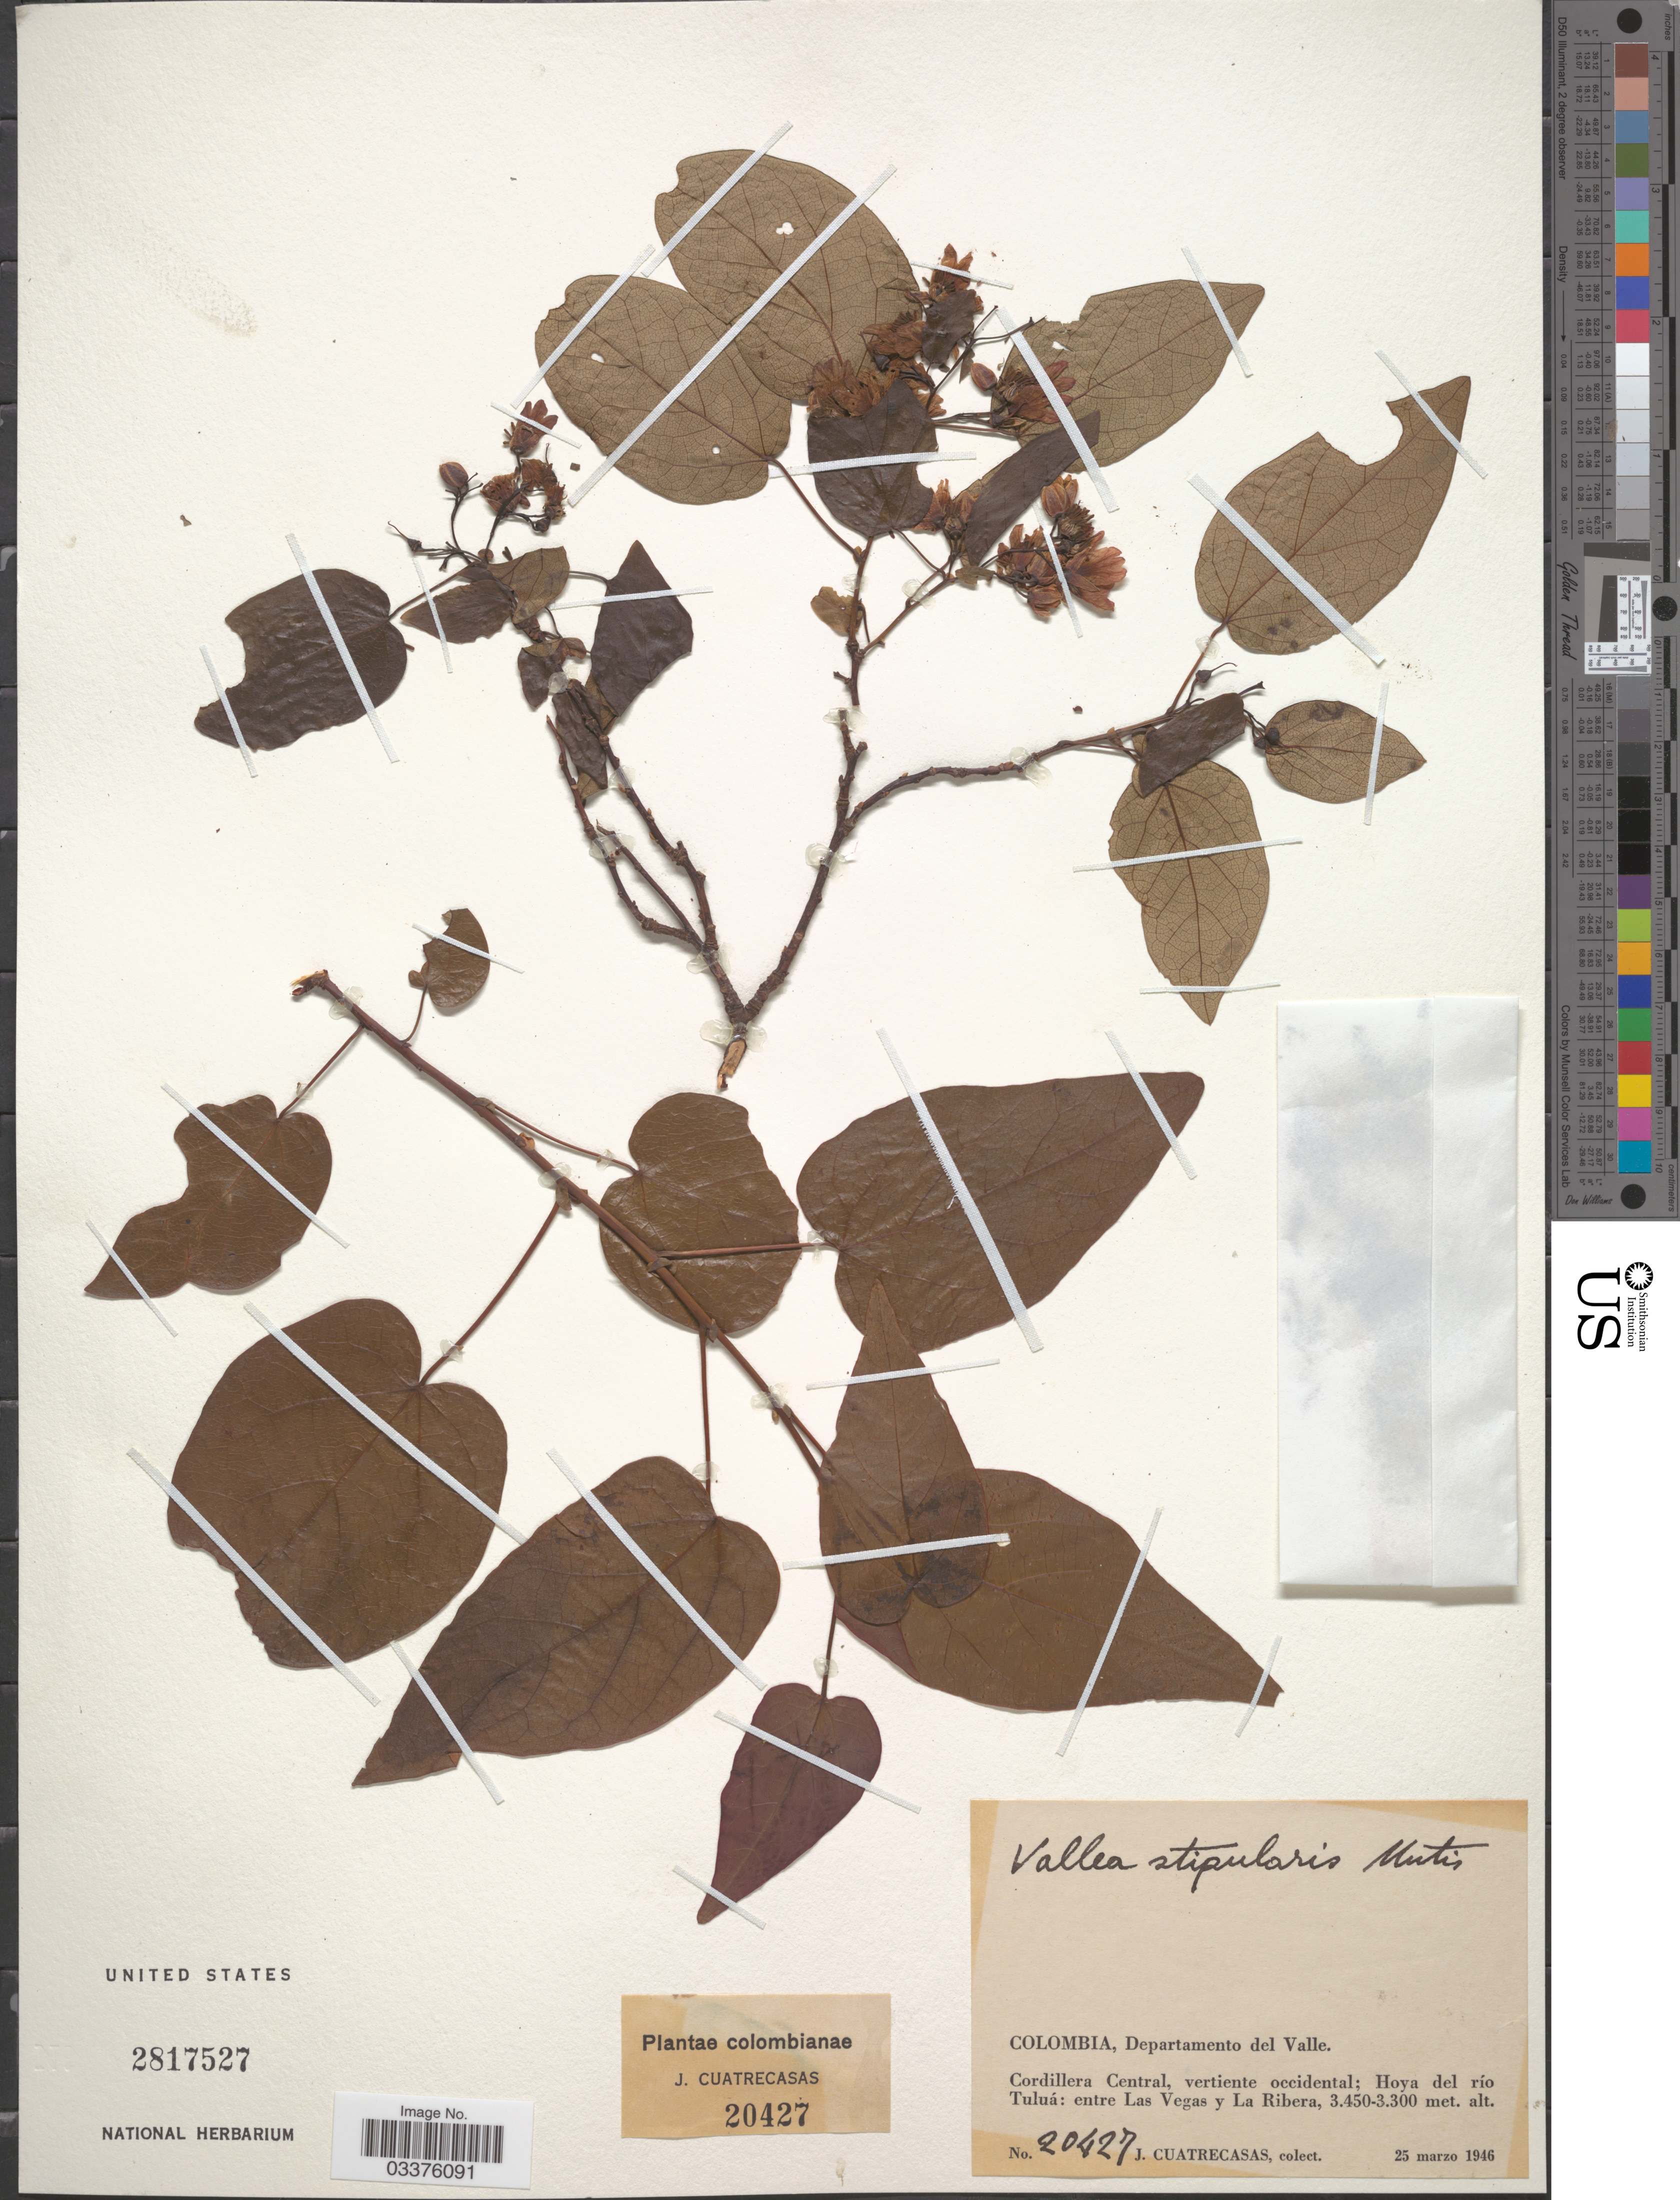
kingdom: Plantae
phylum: Tracheophyta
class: Magnoliopsida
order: Oxalidales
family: Elaeocarpaceae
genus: Vallea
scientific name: Vallea stipularis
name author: L. f.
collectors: J. Cuatrecasas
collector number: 20427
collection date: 1946-03-25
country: Colombia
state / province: Valle del Cauca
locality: Departamento del Valle, Cordillera Central, vertiente occidental; Hoya del río Tuluá: entre Las Vegas y La Ribera.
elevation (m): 3300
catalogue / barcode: US 2817527